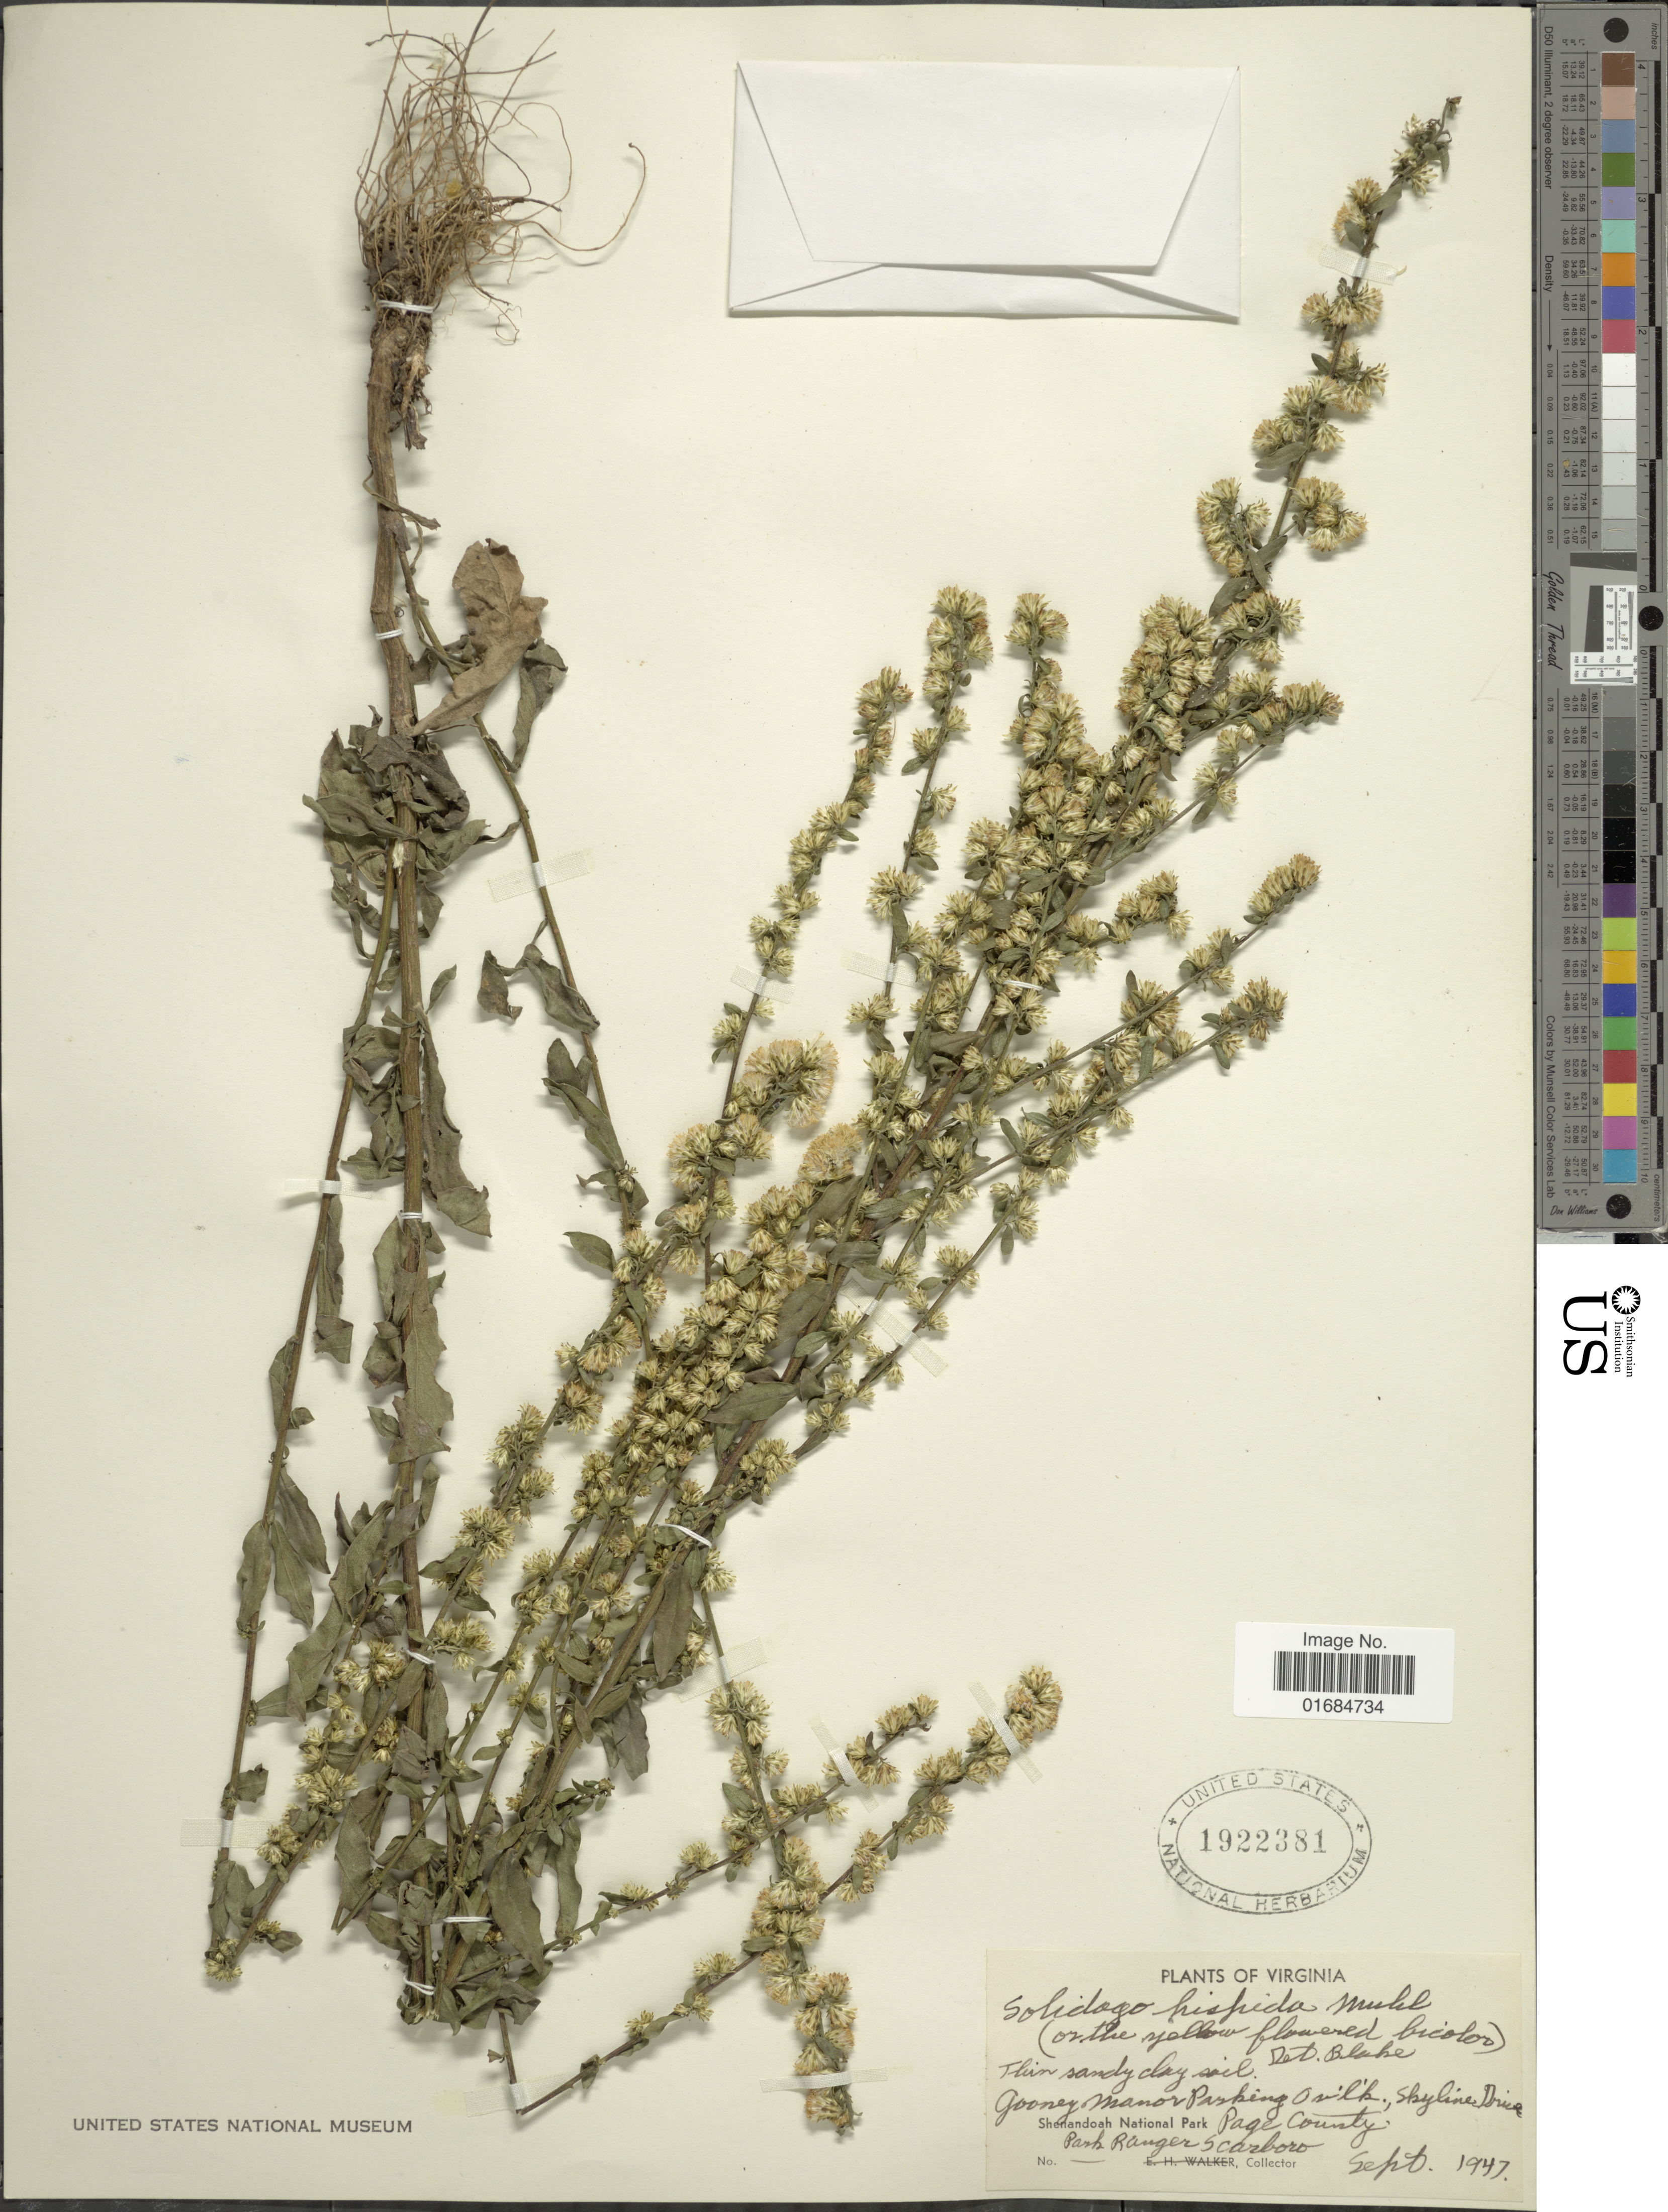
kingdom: Plantae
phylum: Tracheophyta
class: Magnoliopsida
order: Asterales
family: Asteraceae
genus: Solidago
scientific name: Solidago bicolor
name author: L.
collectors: Park guard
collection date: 1947-09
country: United States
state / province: Virginia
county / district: Page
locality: Gooney Manor Parking Ov'l'k., Skyline Drive. Shenandoah National Park Page County.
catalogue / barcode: US 1922381